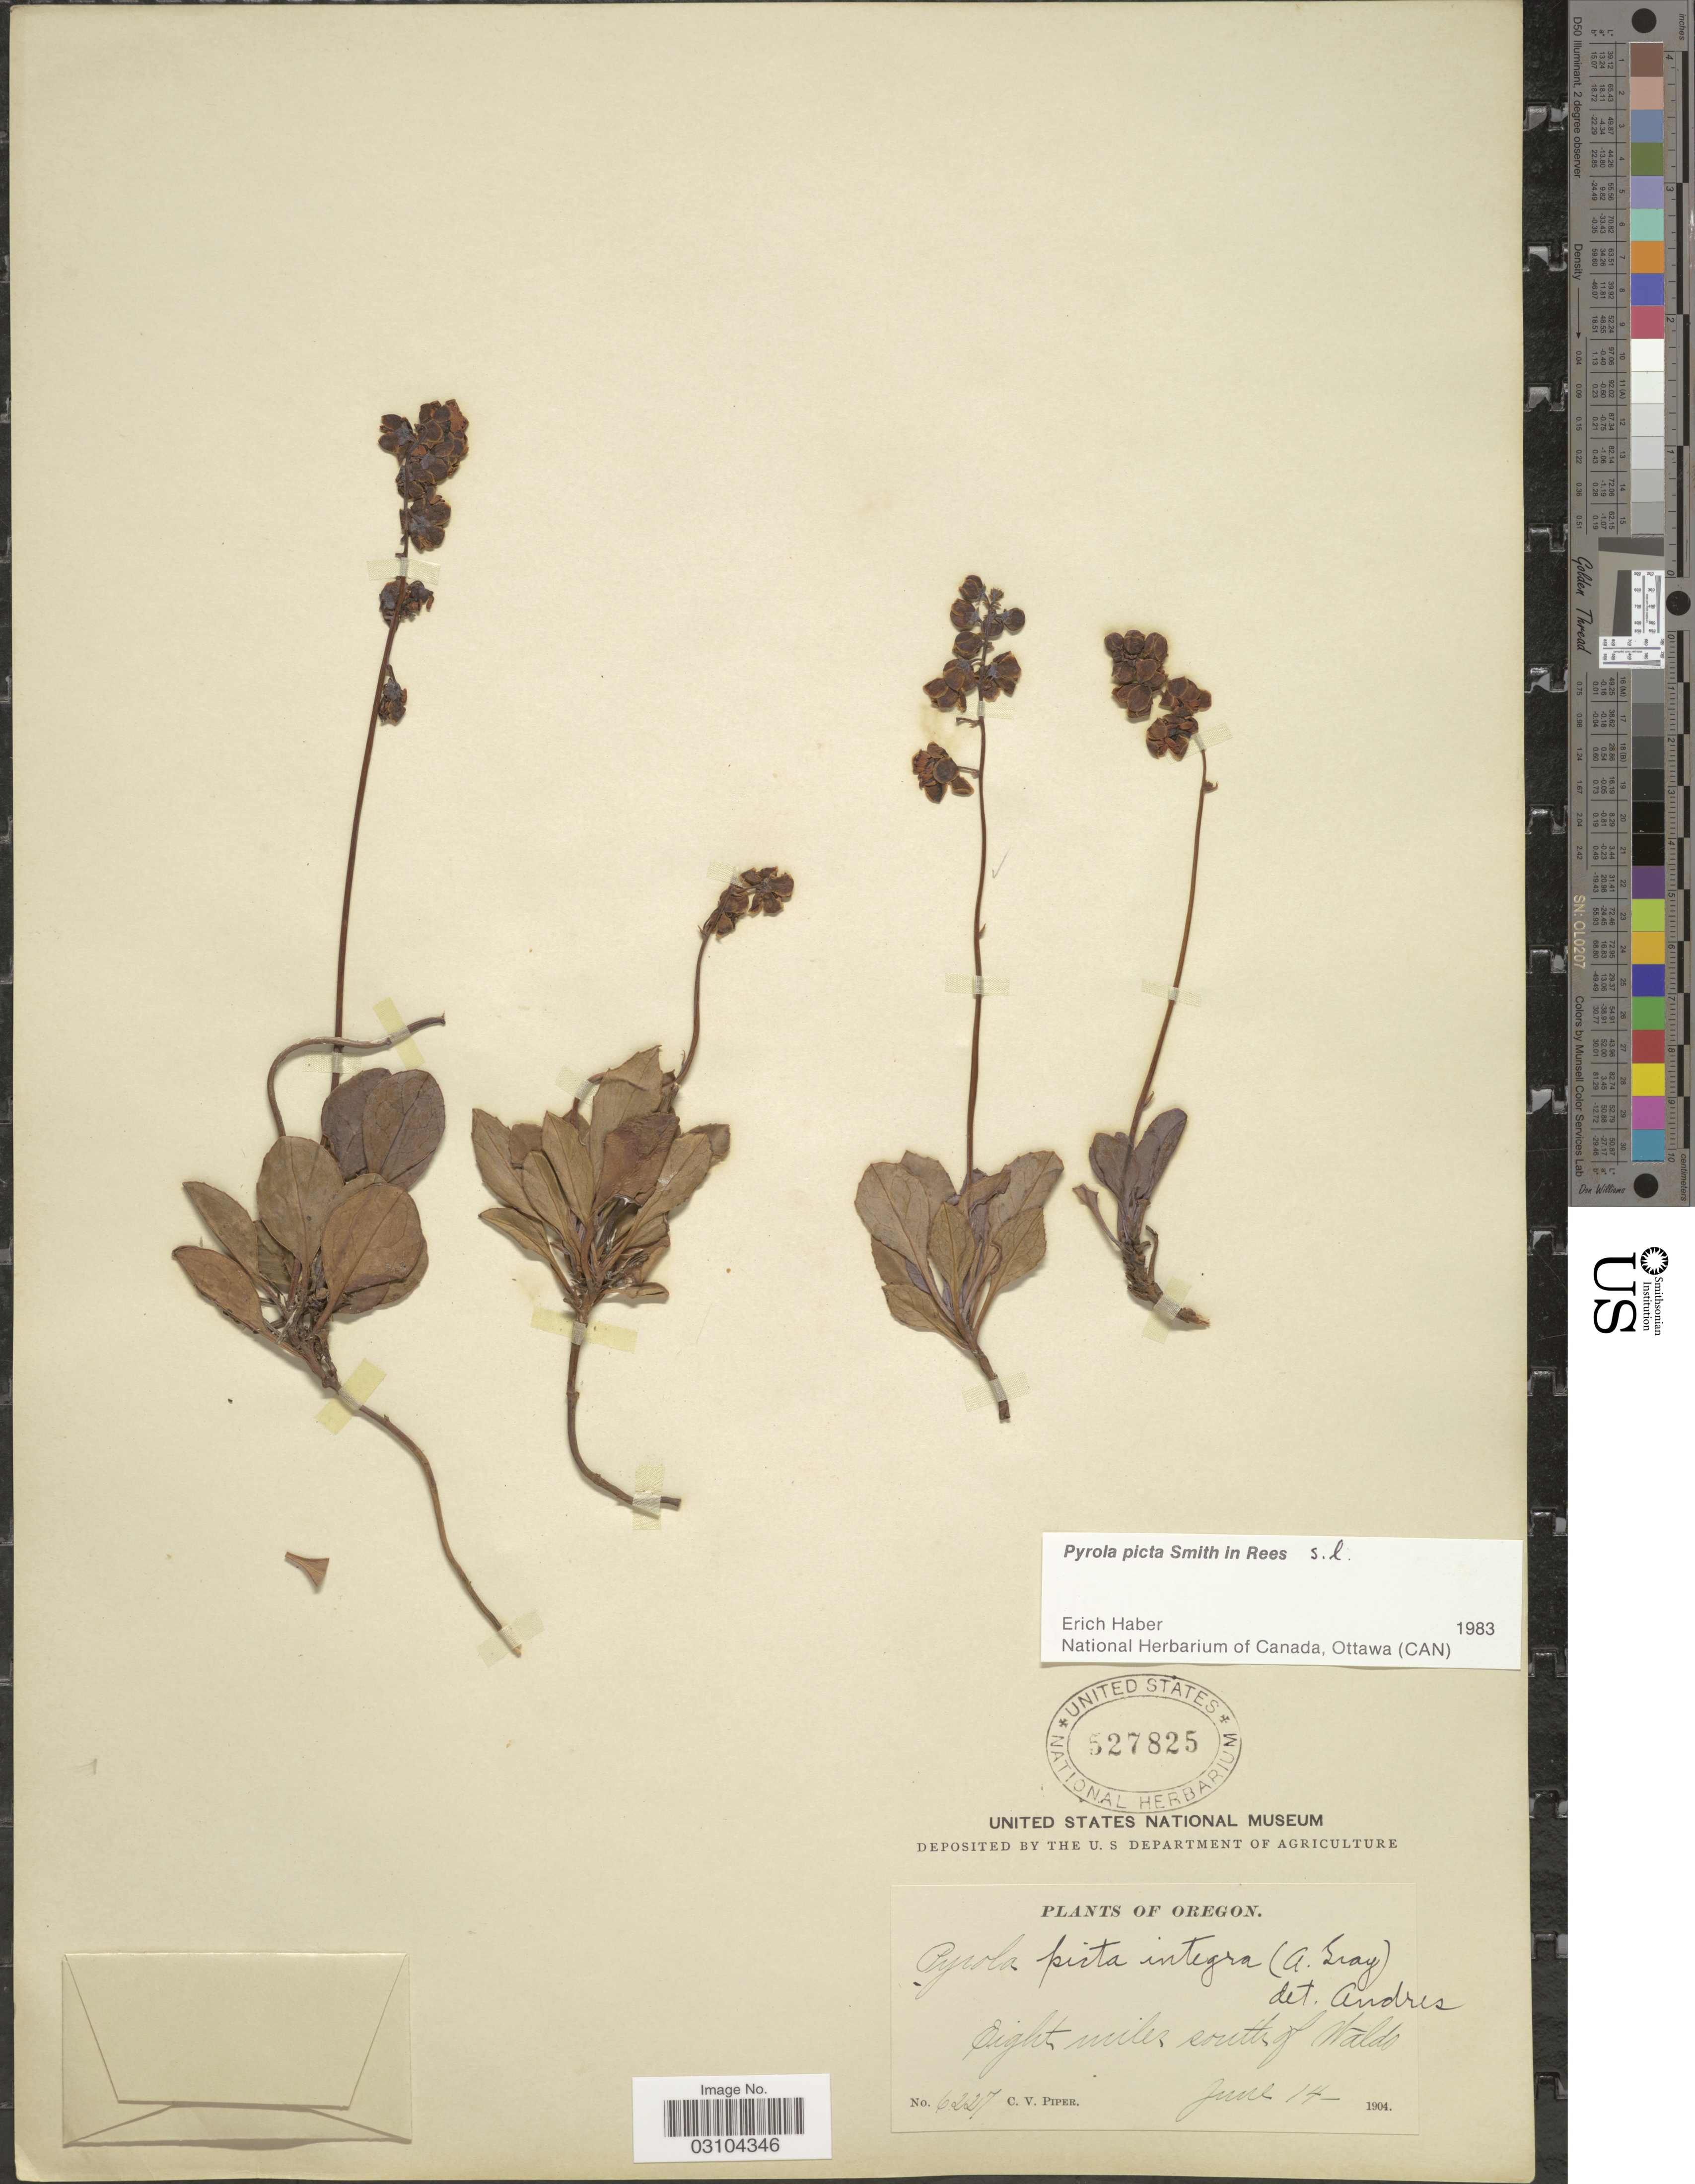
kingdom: Plantae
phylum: Tracheophyta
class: Magnoliopsida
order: Ericales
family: Ericaceae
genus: Pyrola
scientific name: Pyrola picta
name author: Sm. in Rees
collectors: C. V. Piper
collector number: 6227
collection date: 1904-06-14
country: United States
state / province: Oregon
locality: Eight miles south of Waldo.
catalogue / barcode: US 527825